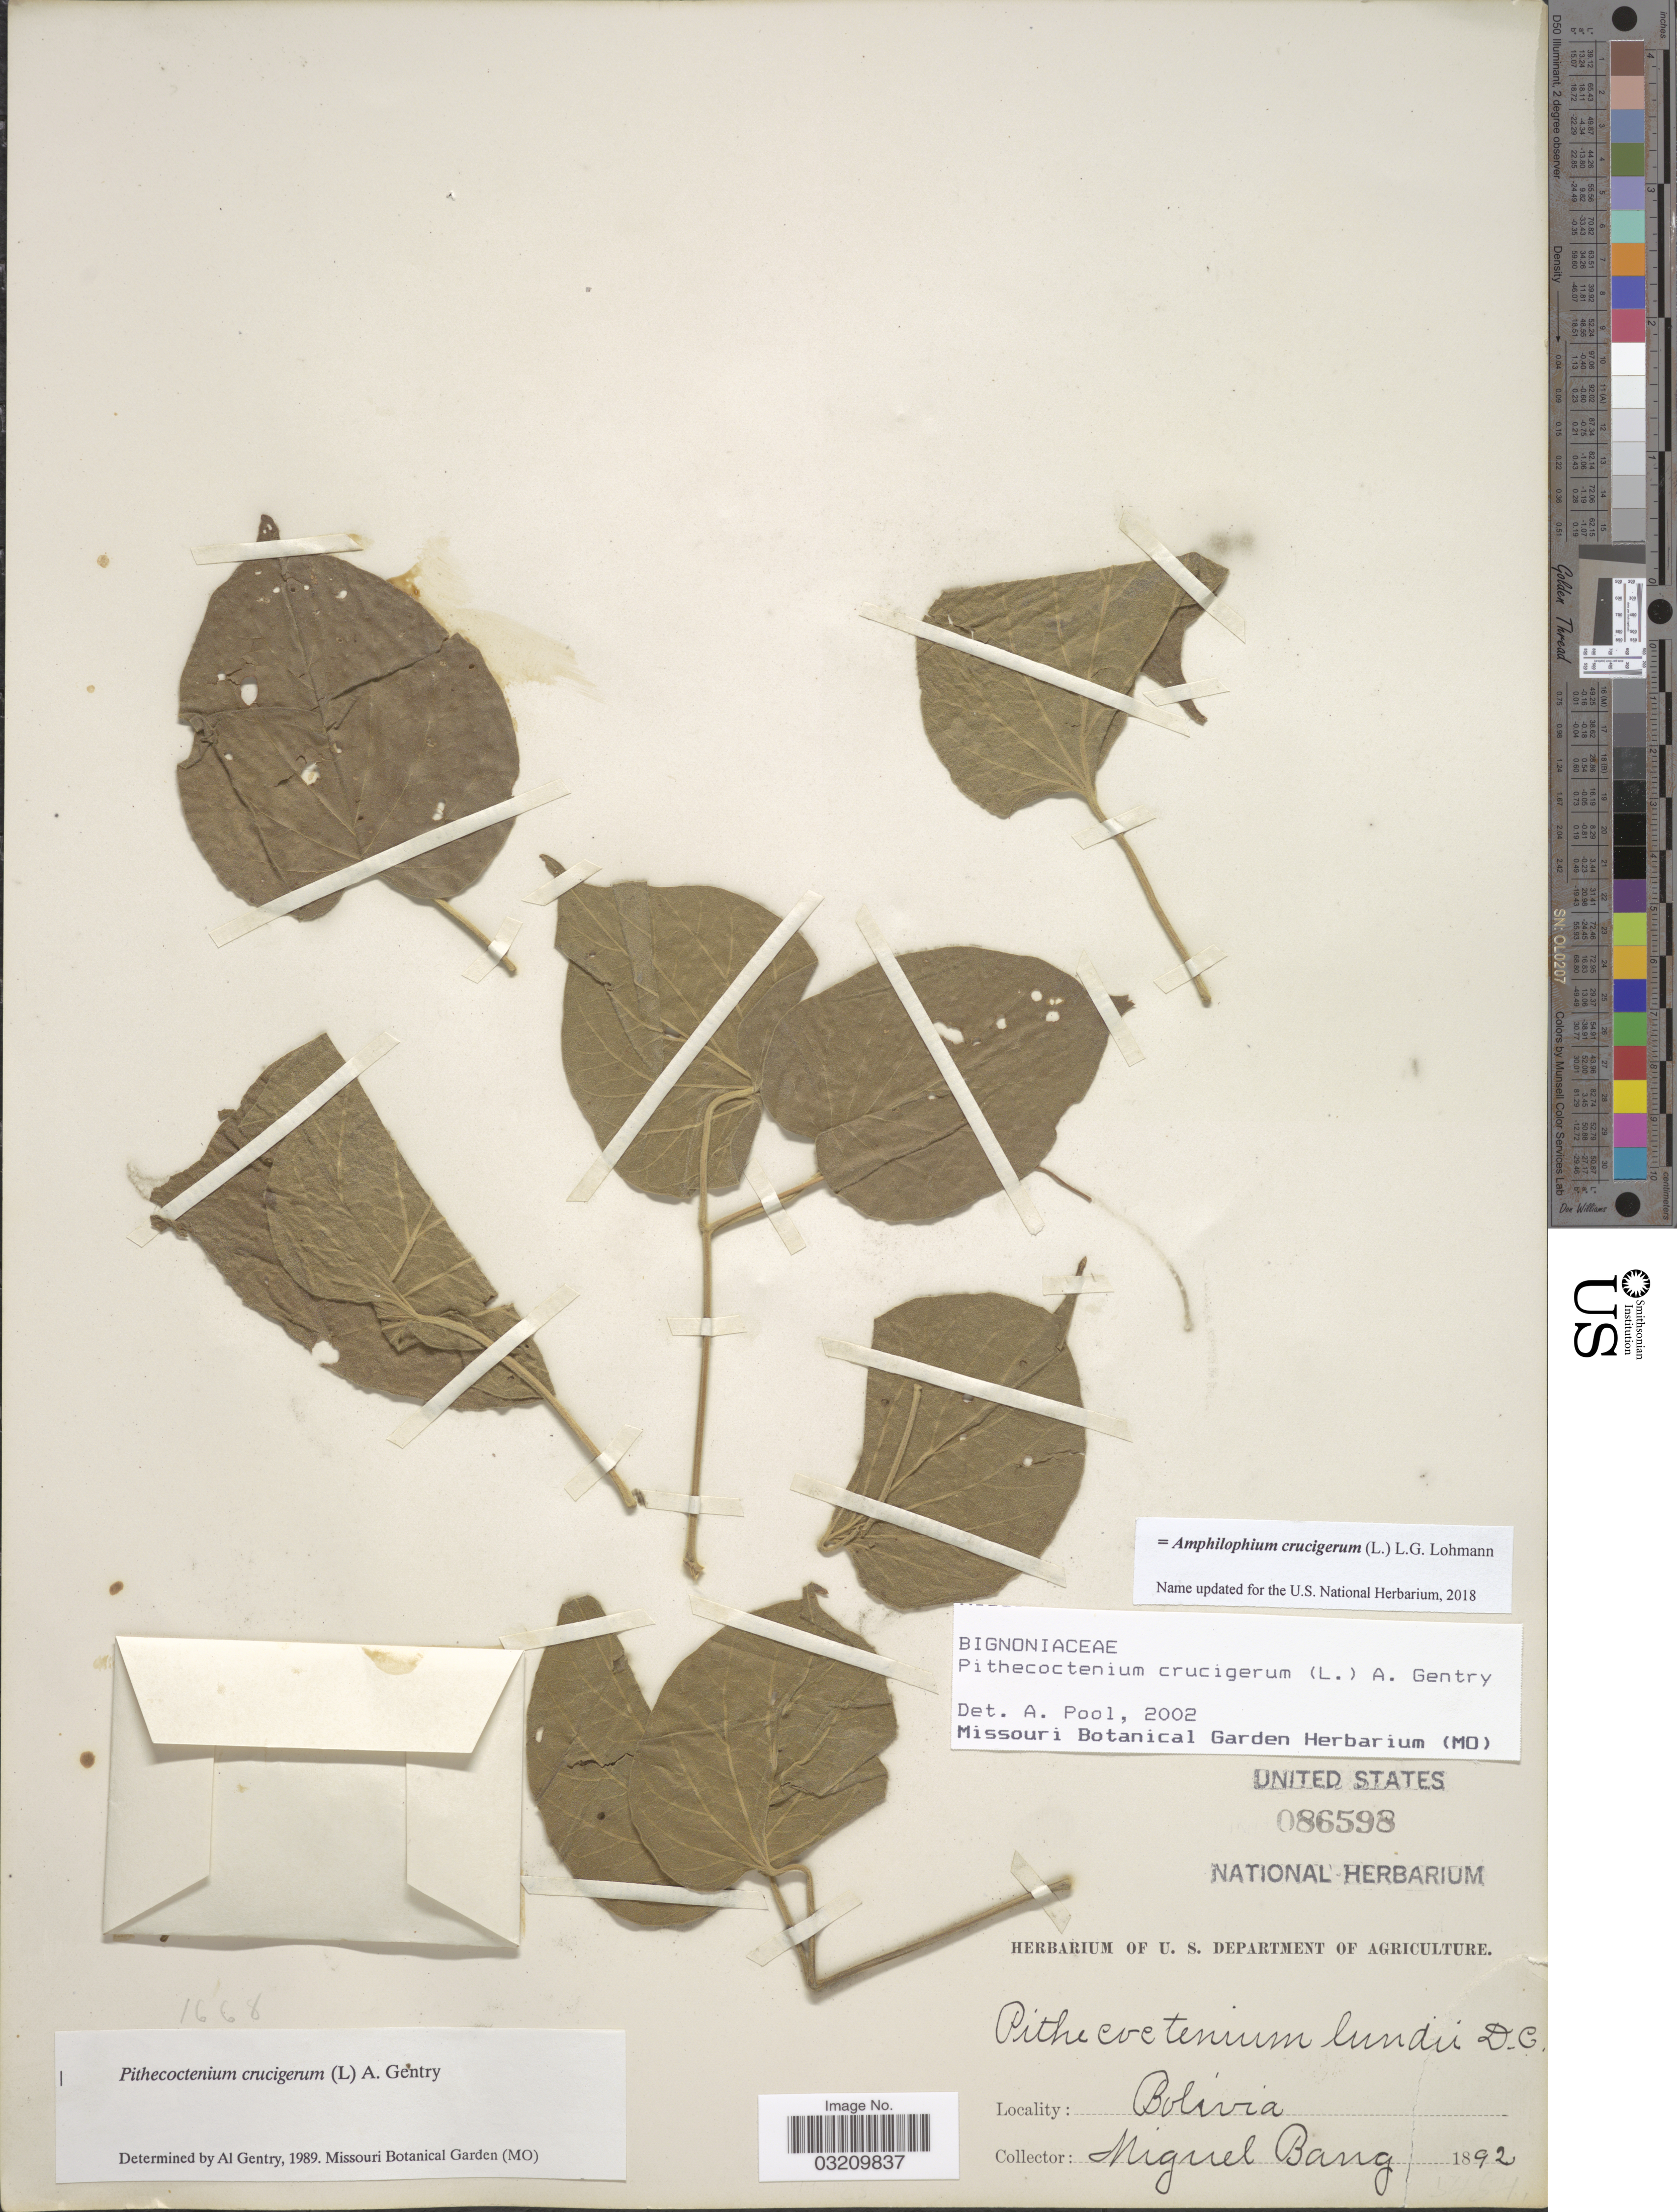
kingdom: Plantae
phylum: Tracheophyta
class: Magnoliopsida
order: Lamiales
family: Bignoniaceae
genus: Amphilophium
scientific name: Amphilophium crucigerum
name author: (L.) L.G. Lohmann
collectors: M. Bang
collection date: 1892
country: Bolivia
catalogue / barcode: US 86598